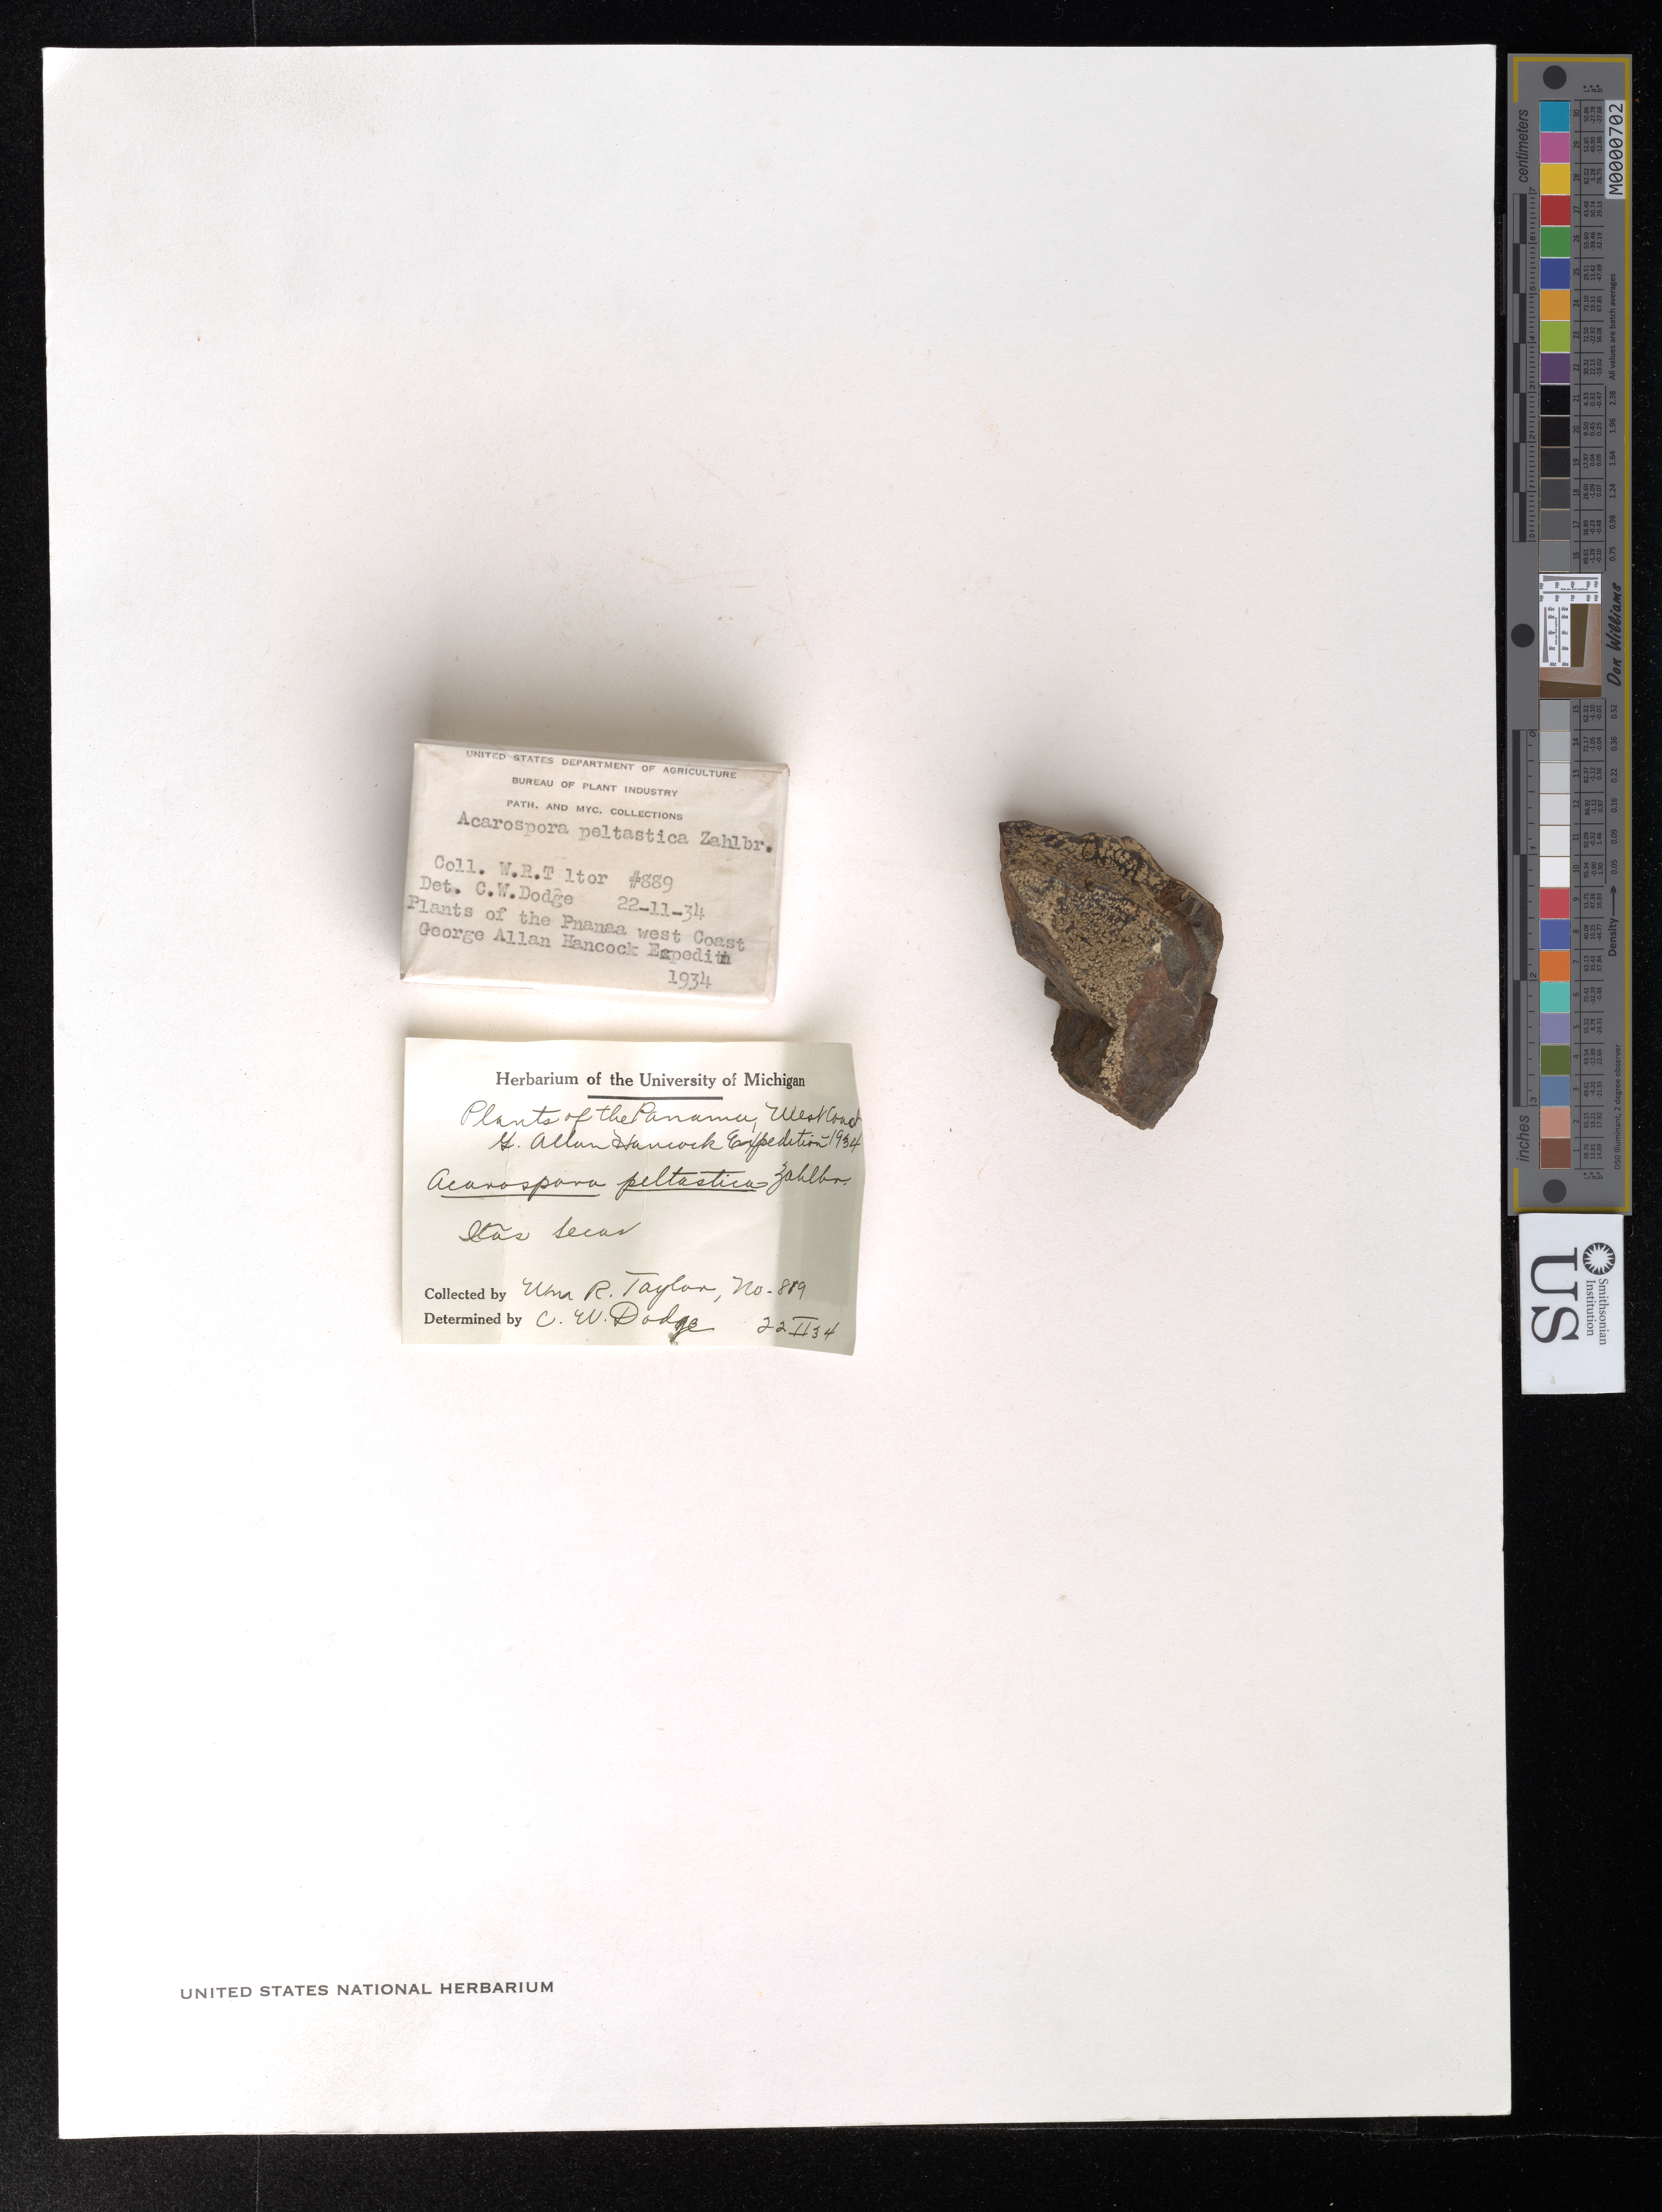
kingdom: Fungi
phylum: Ascomycota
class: Lecanoromycetes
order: Acarosporales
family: Acarosporaceae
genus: Acarospora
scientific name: Acarospora peltastica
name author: Zahlbr.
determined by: Dodge, Carroll W.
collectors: W. R. Taylor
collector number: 889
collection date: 1934-02-22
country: Panama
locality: W coast. Itas Secas.